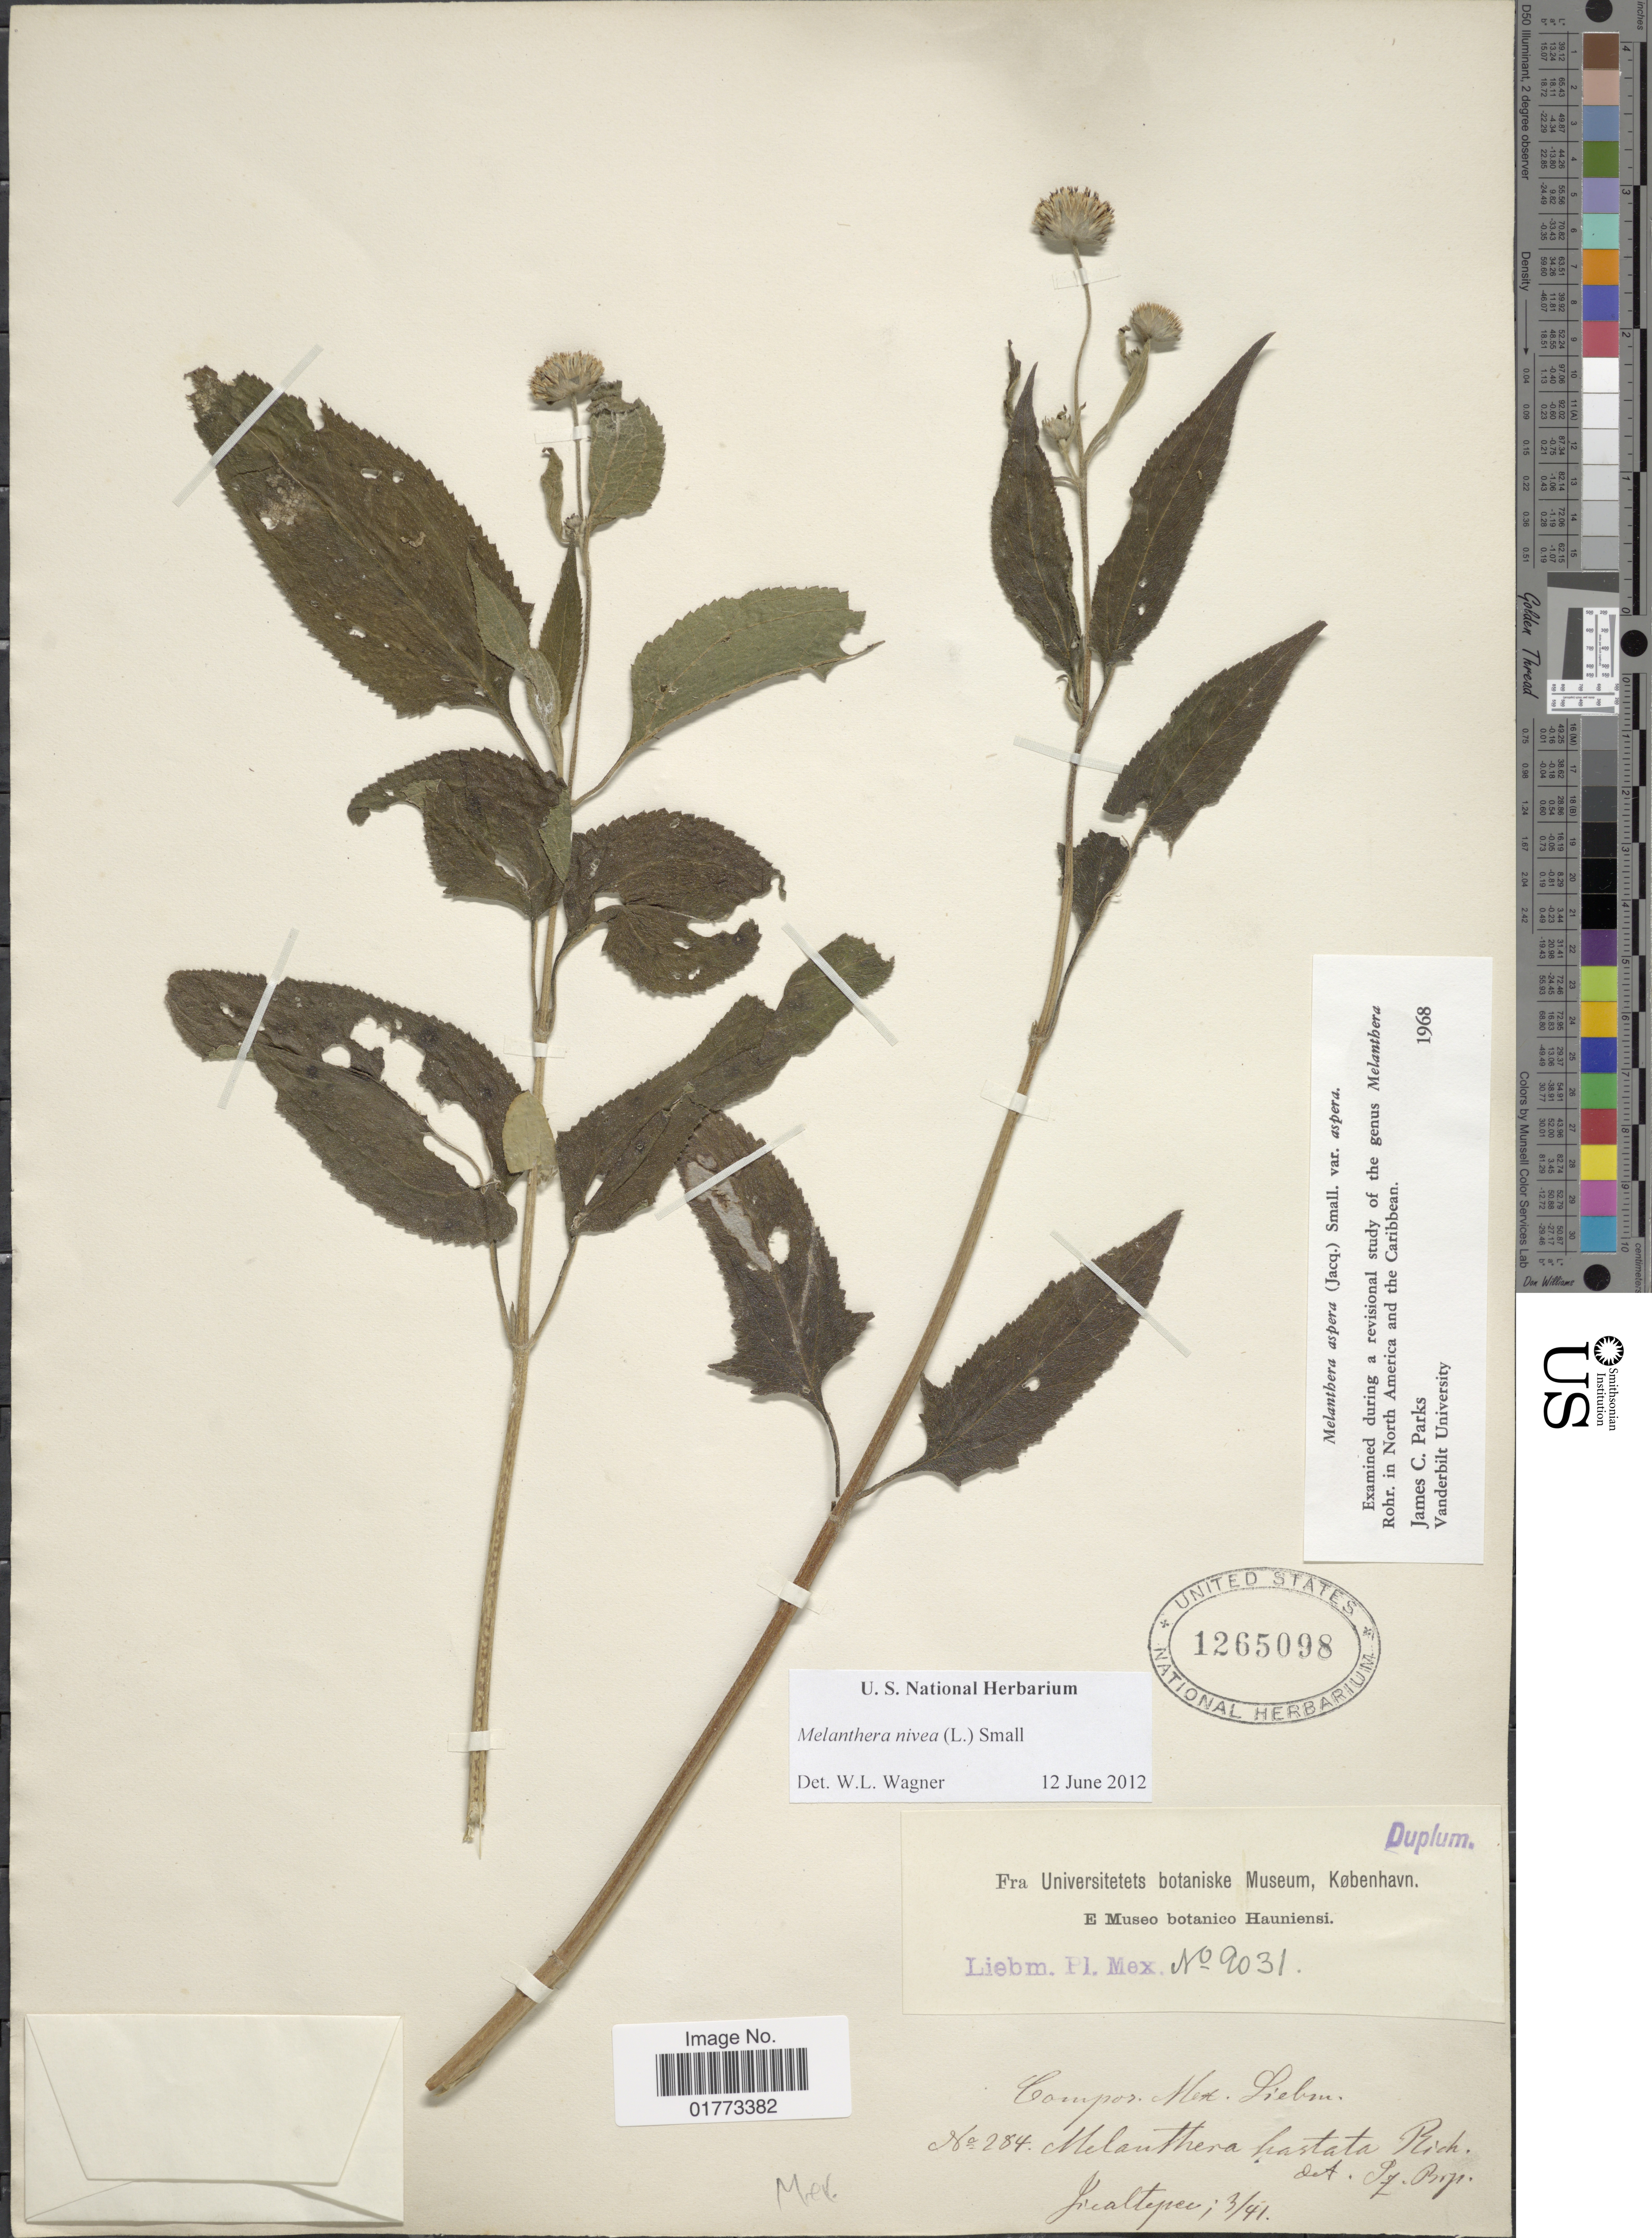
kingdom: Plantae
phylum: Tracheophyta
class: Magnoliopsida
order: Asterales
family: Asteraceae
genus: Melanthera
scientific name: Melanthera nivea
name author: (L.) Small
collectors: Liebmann, --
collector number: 9031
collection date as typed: Transcribed d/m/y: /3/91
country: Mexico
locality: Jicaltepec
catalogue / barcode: US 1265098